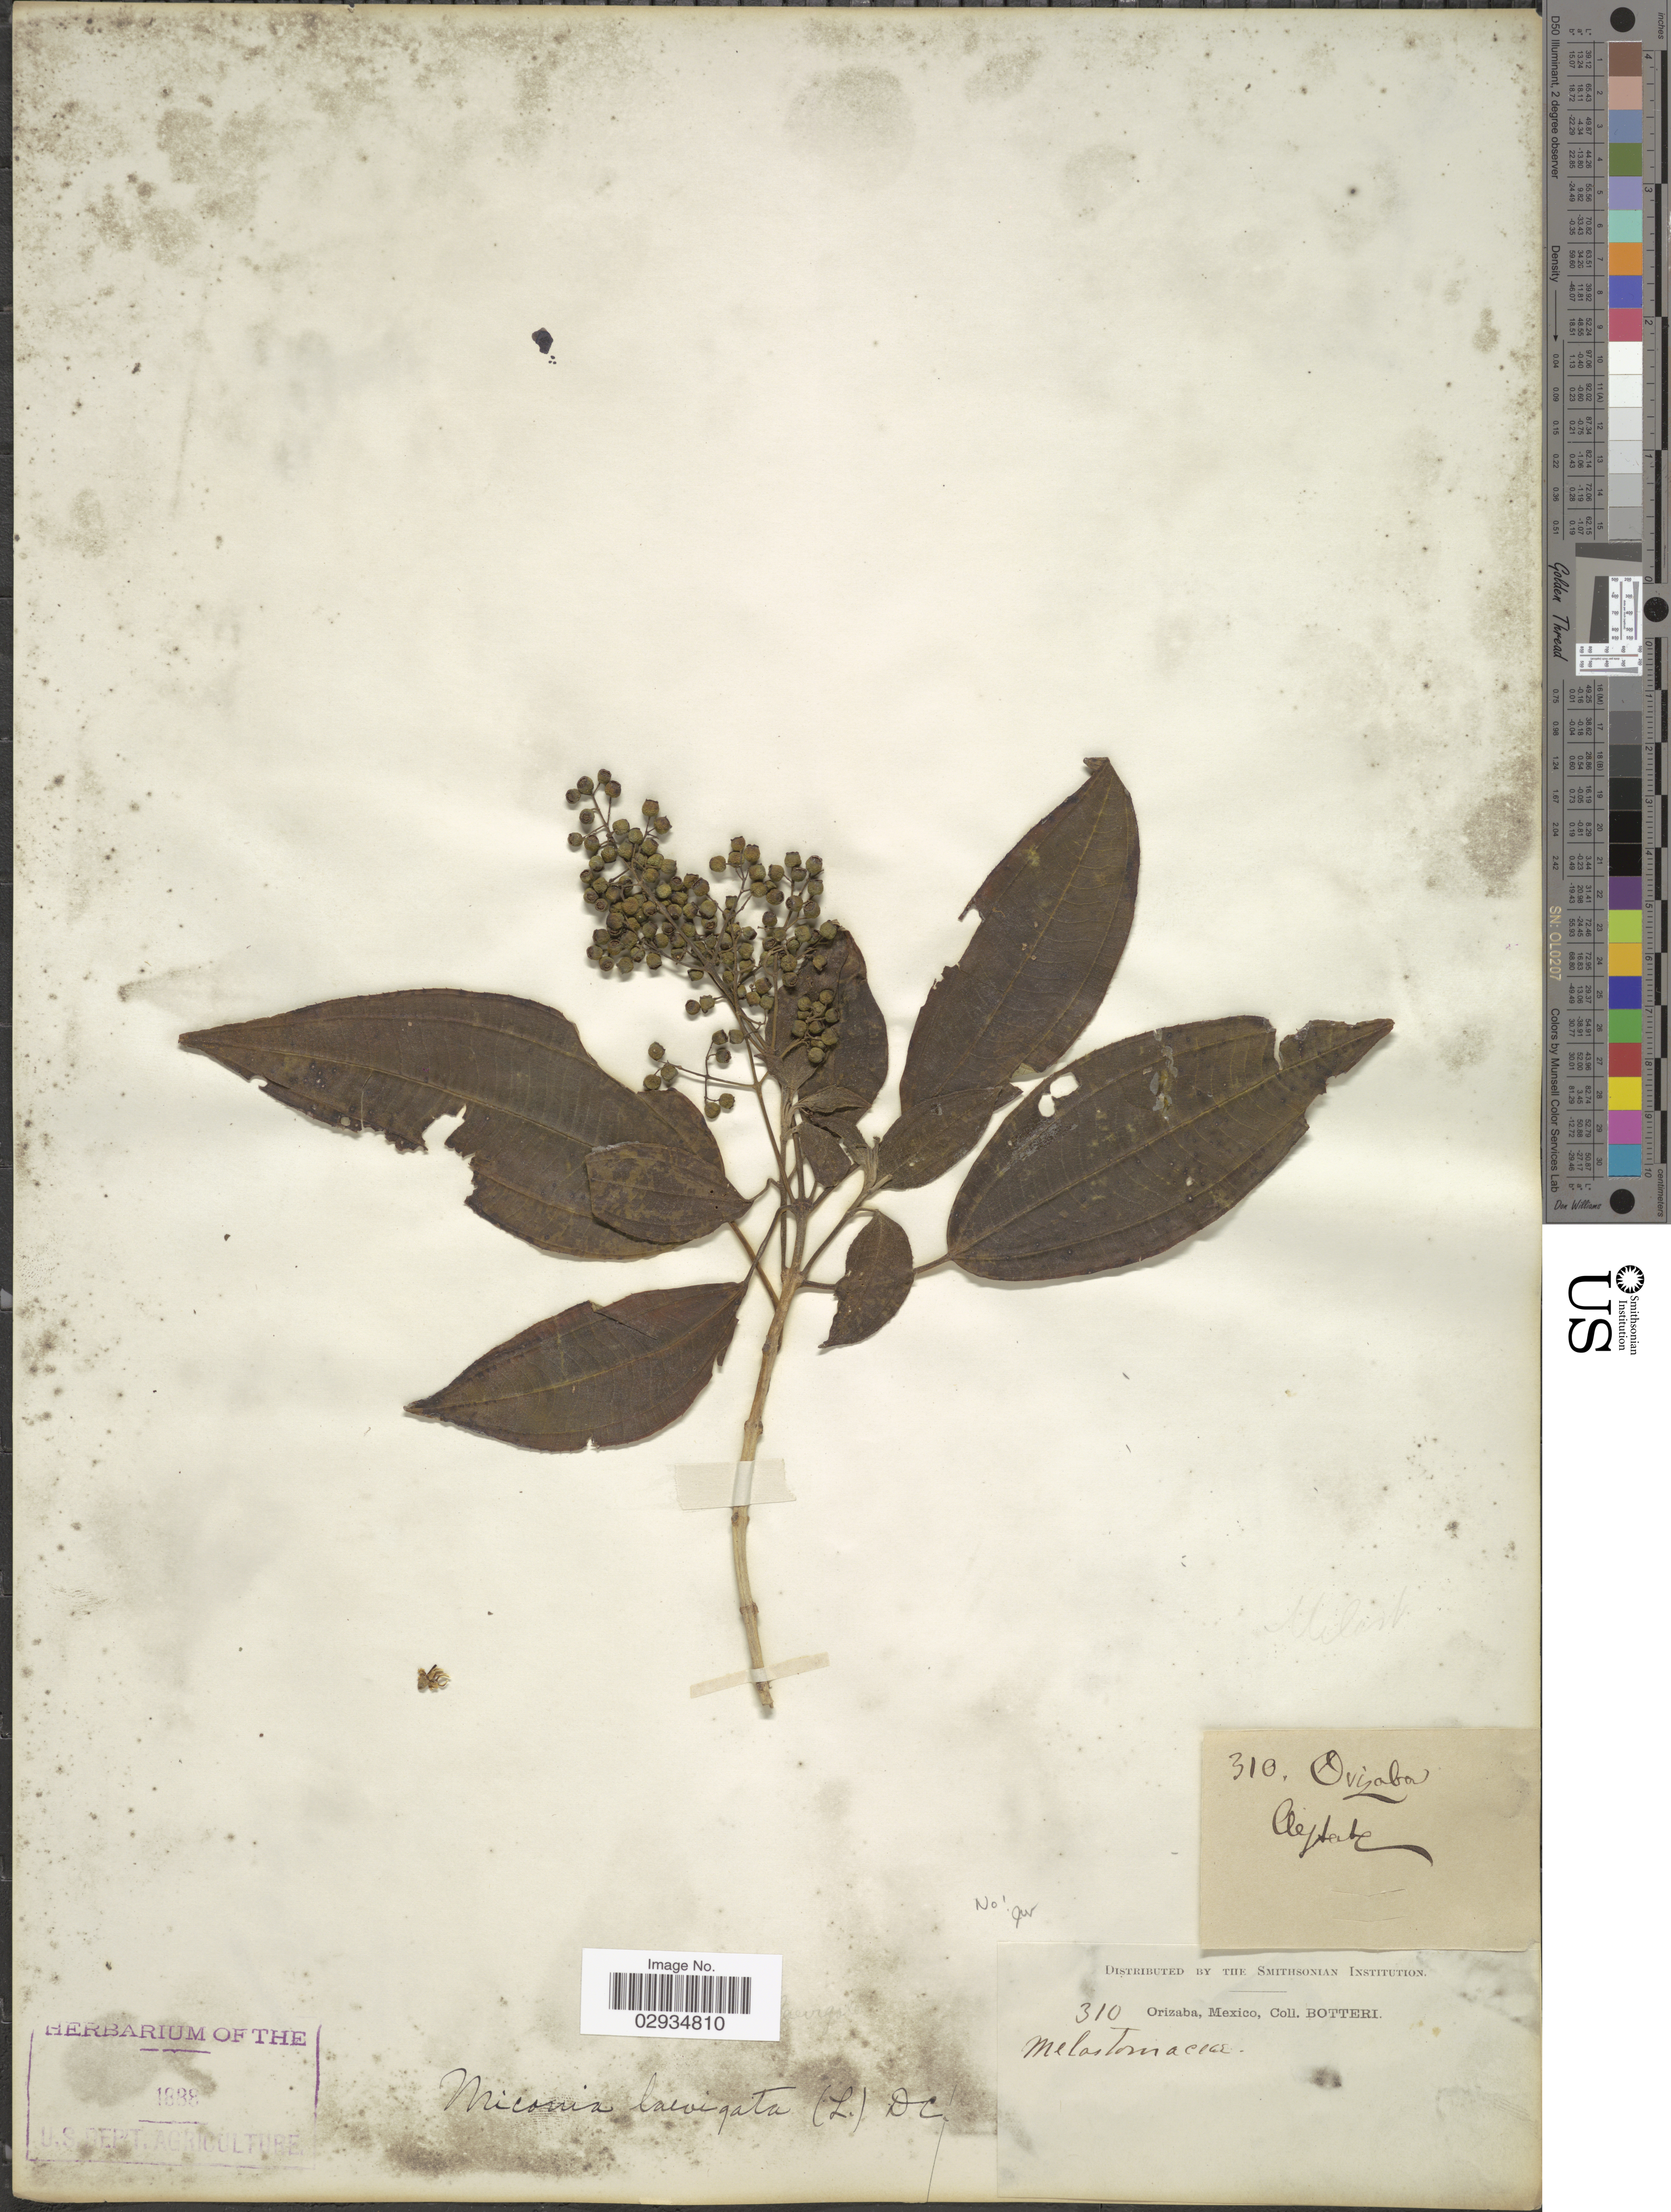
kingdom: Plantae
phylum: Tracheophyta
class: Magnoliopsida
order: Myrtales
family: Melastomataceae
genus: Miconia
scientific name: Miconia laevigata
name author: (L.) D. Don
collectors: -. Botteri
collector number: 310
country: Mexico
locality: Orizaba.